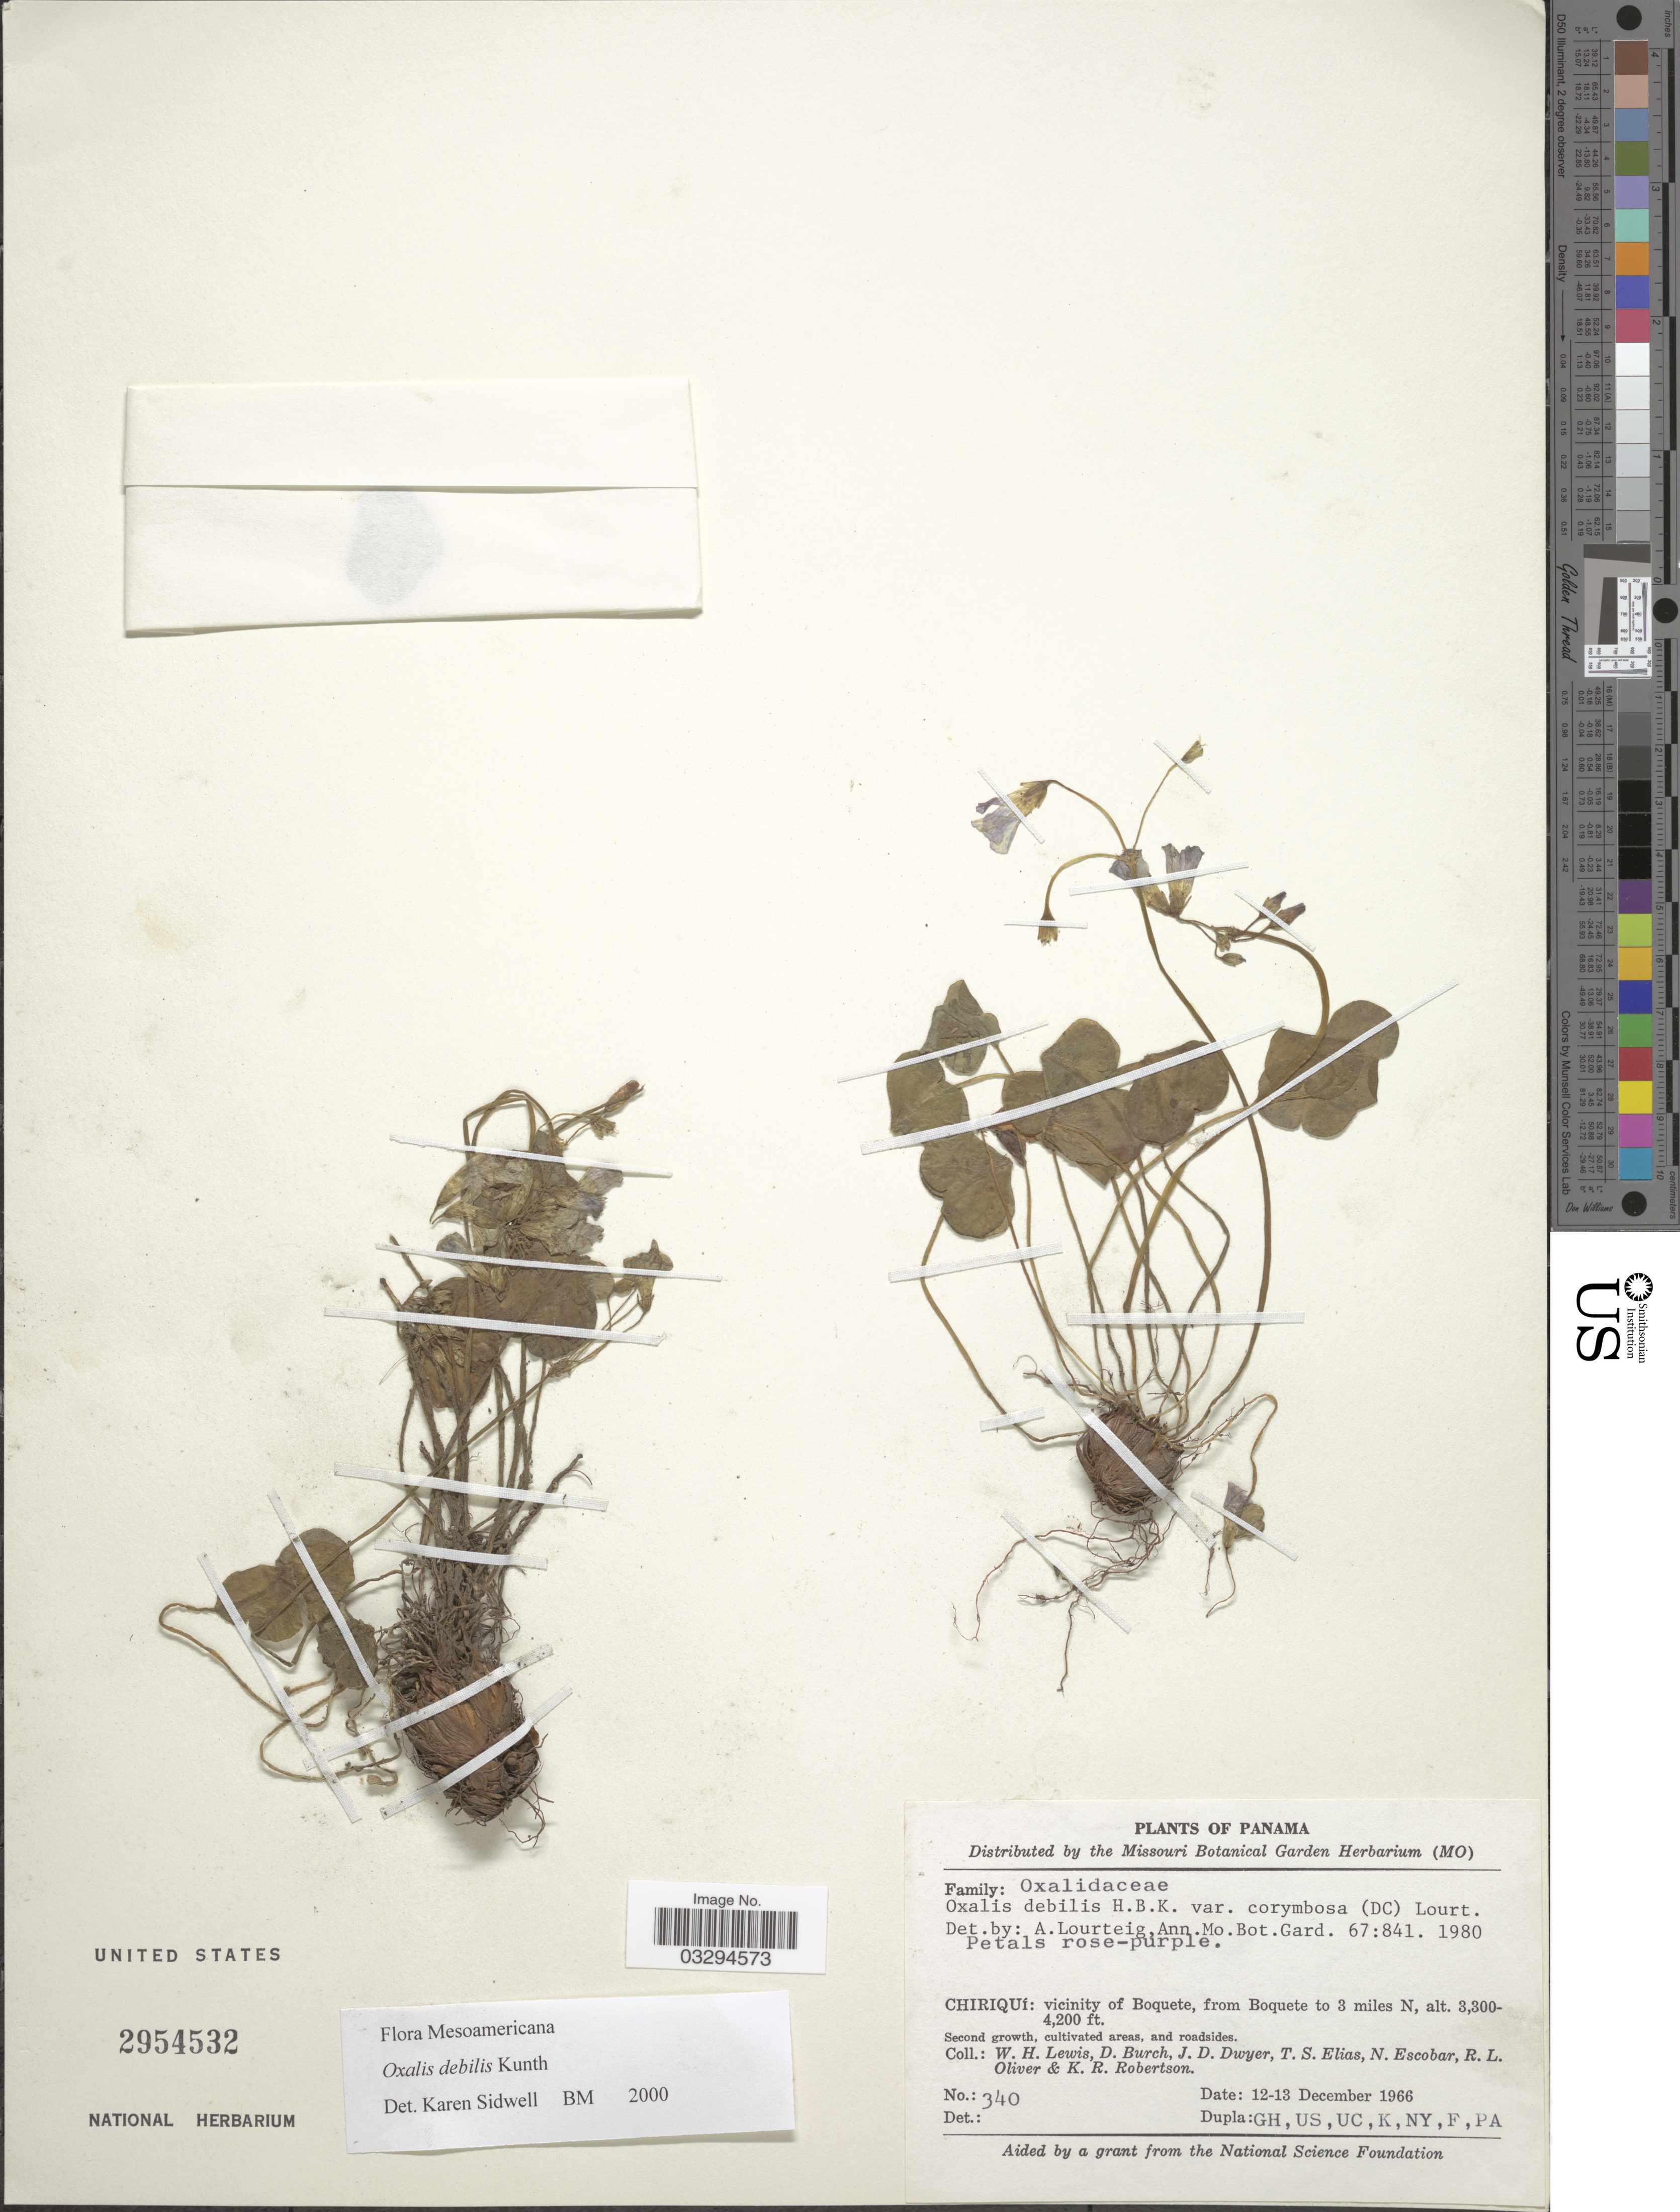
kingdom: Plantae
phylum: Tracheophyta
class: Magnoliopsida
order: Oxalidales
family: Oxalidaceae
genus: Oxalis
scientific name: Oxalis debilis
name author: Kunth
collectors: W. H. Lewis, D. Burch, J. D. Dwyer, T. S. Elias & et al.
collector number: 340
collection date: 1966-12-12/1966-12-13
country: Panama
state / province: Chiriqui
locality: Vicinity of Boquete, from Boquete to 3 miles N.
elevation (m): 1006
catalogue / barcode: US 2954532